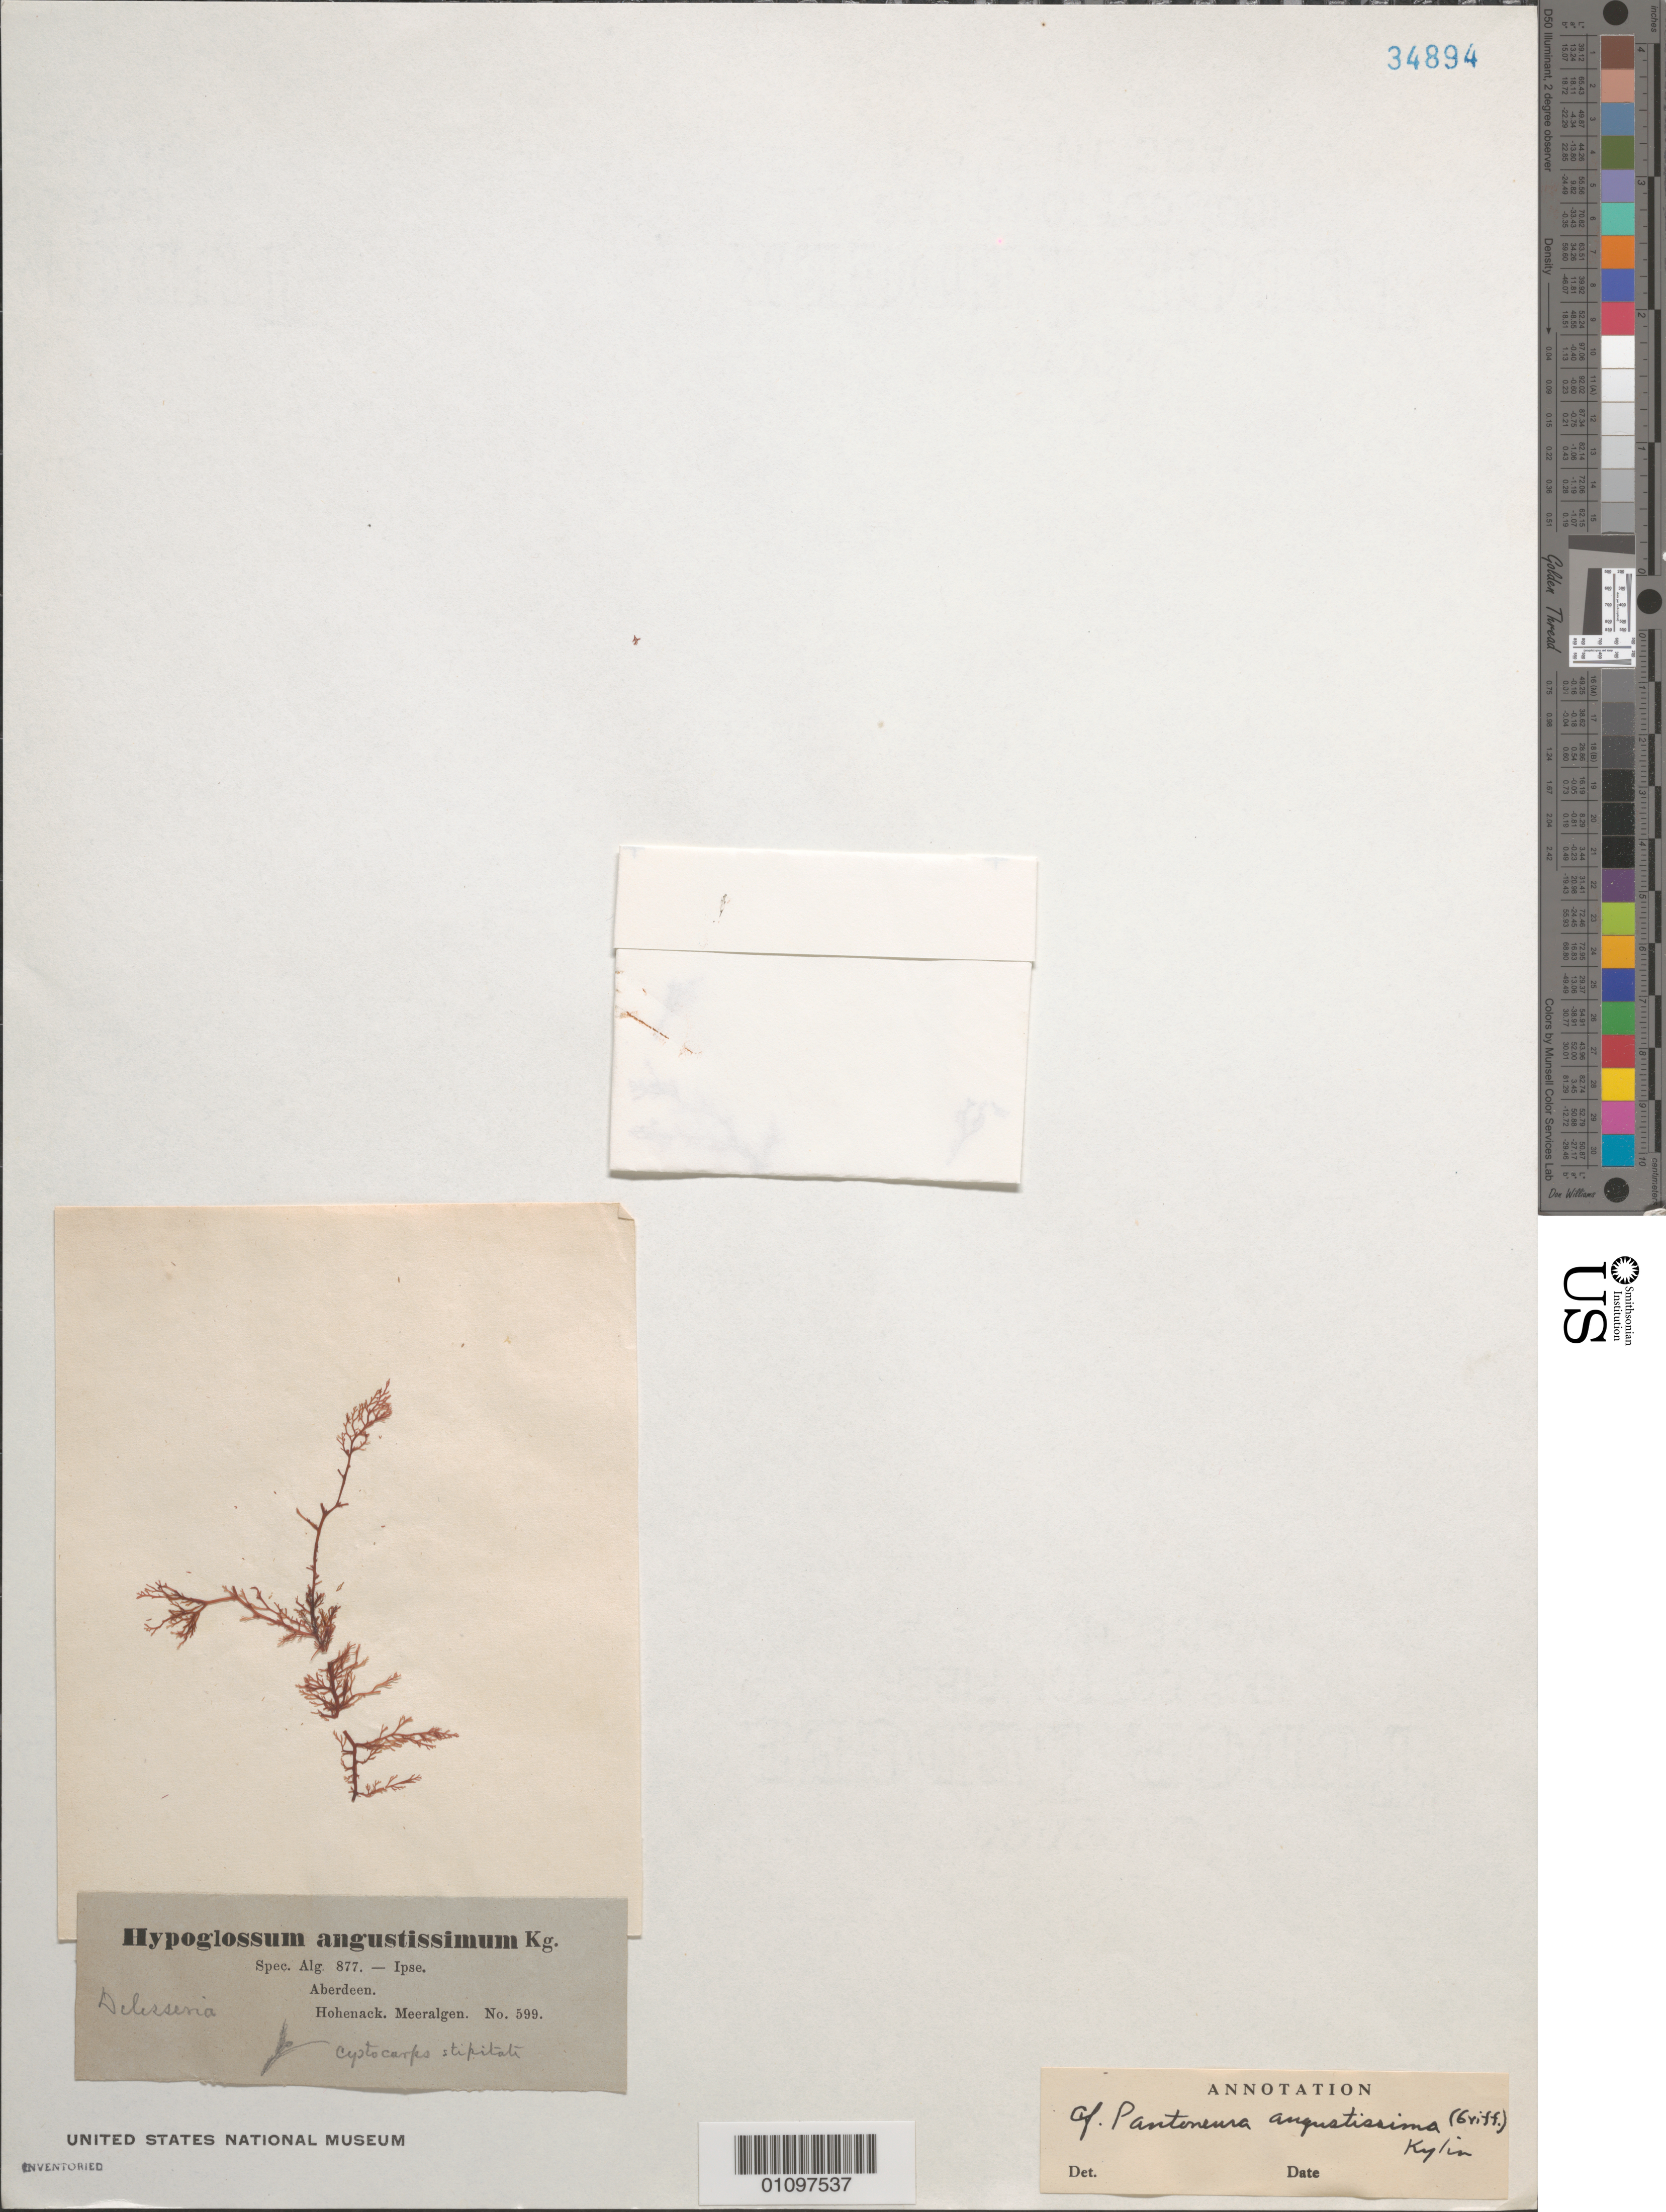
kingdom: Plantae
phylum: Rhodophyta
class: Florideophyceae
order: Ceramiales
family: Delesseriaceae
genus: Membranoptera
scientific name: Membranoptera carpophylla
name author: (Kützing) A. Athanasiadis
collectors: R. F. Hohenacker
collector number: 599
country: United Kingdom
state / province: Scotland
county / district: Grampian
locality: Aberdeen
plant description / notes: Hohenacker, Meeralgen, as Hypoglossum angustissimum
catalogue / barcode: US 34894